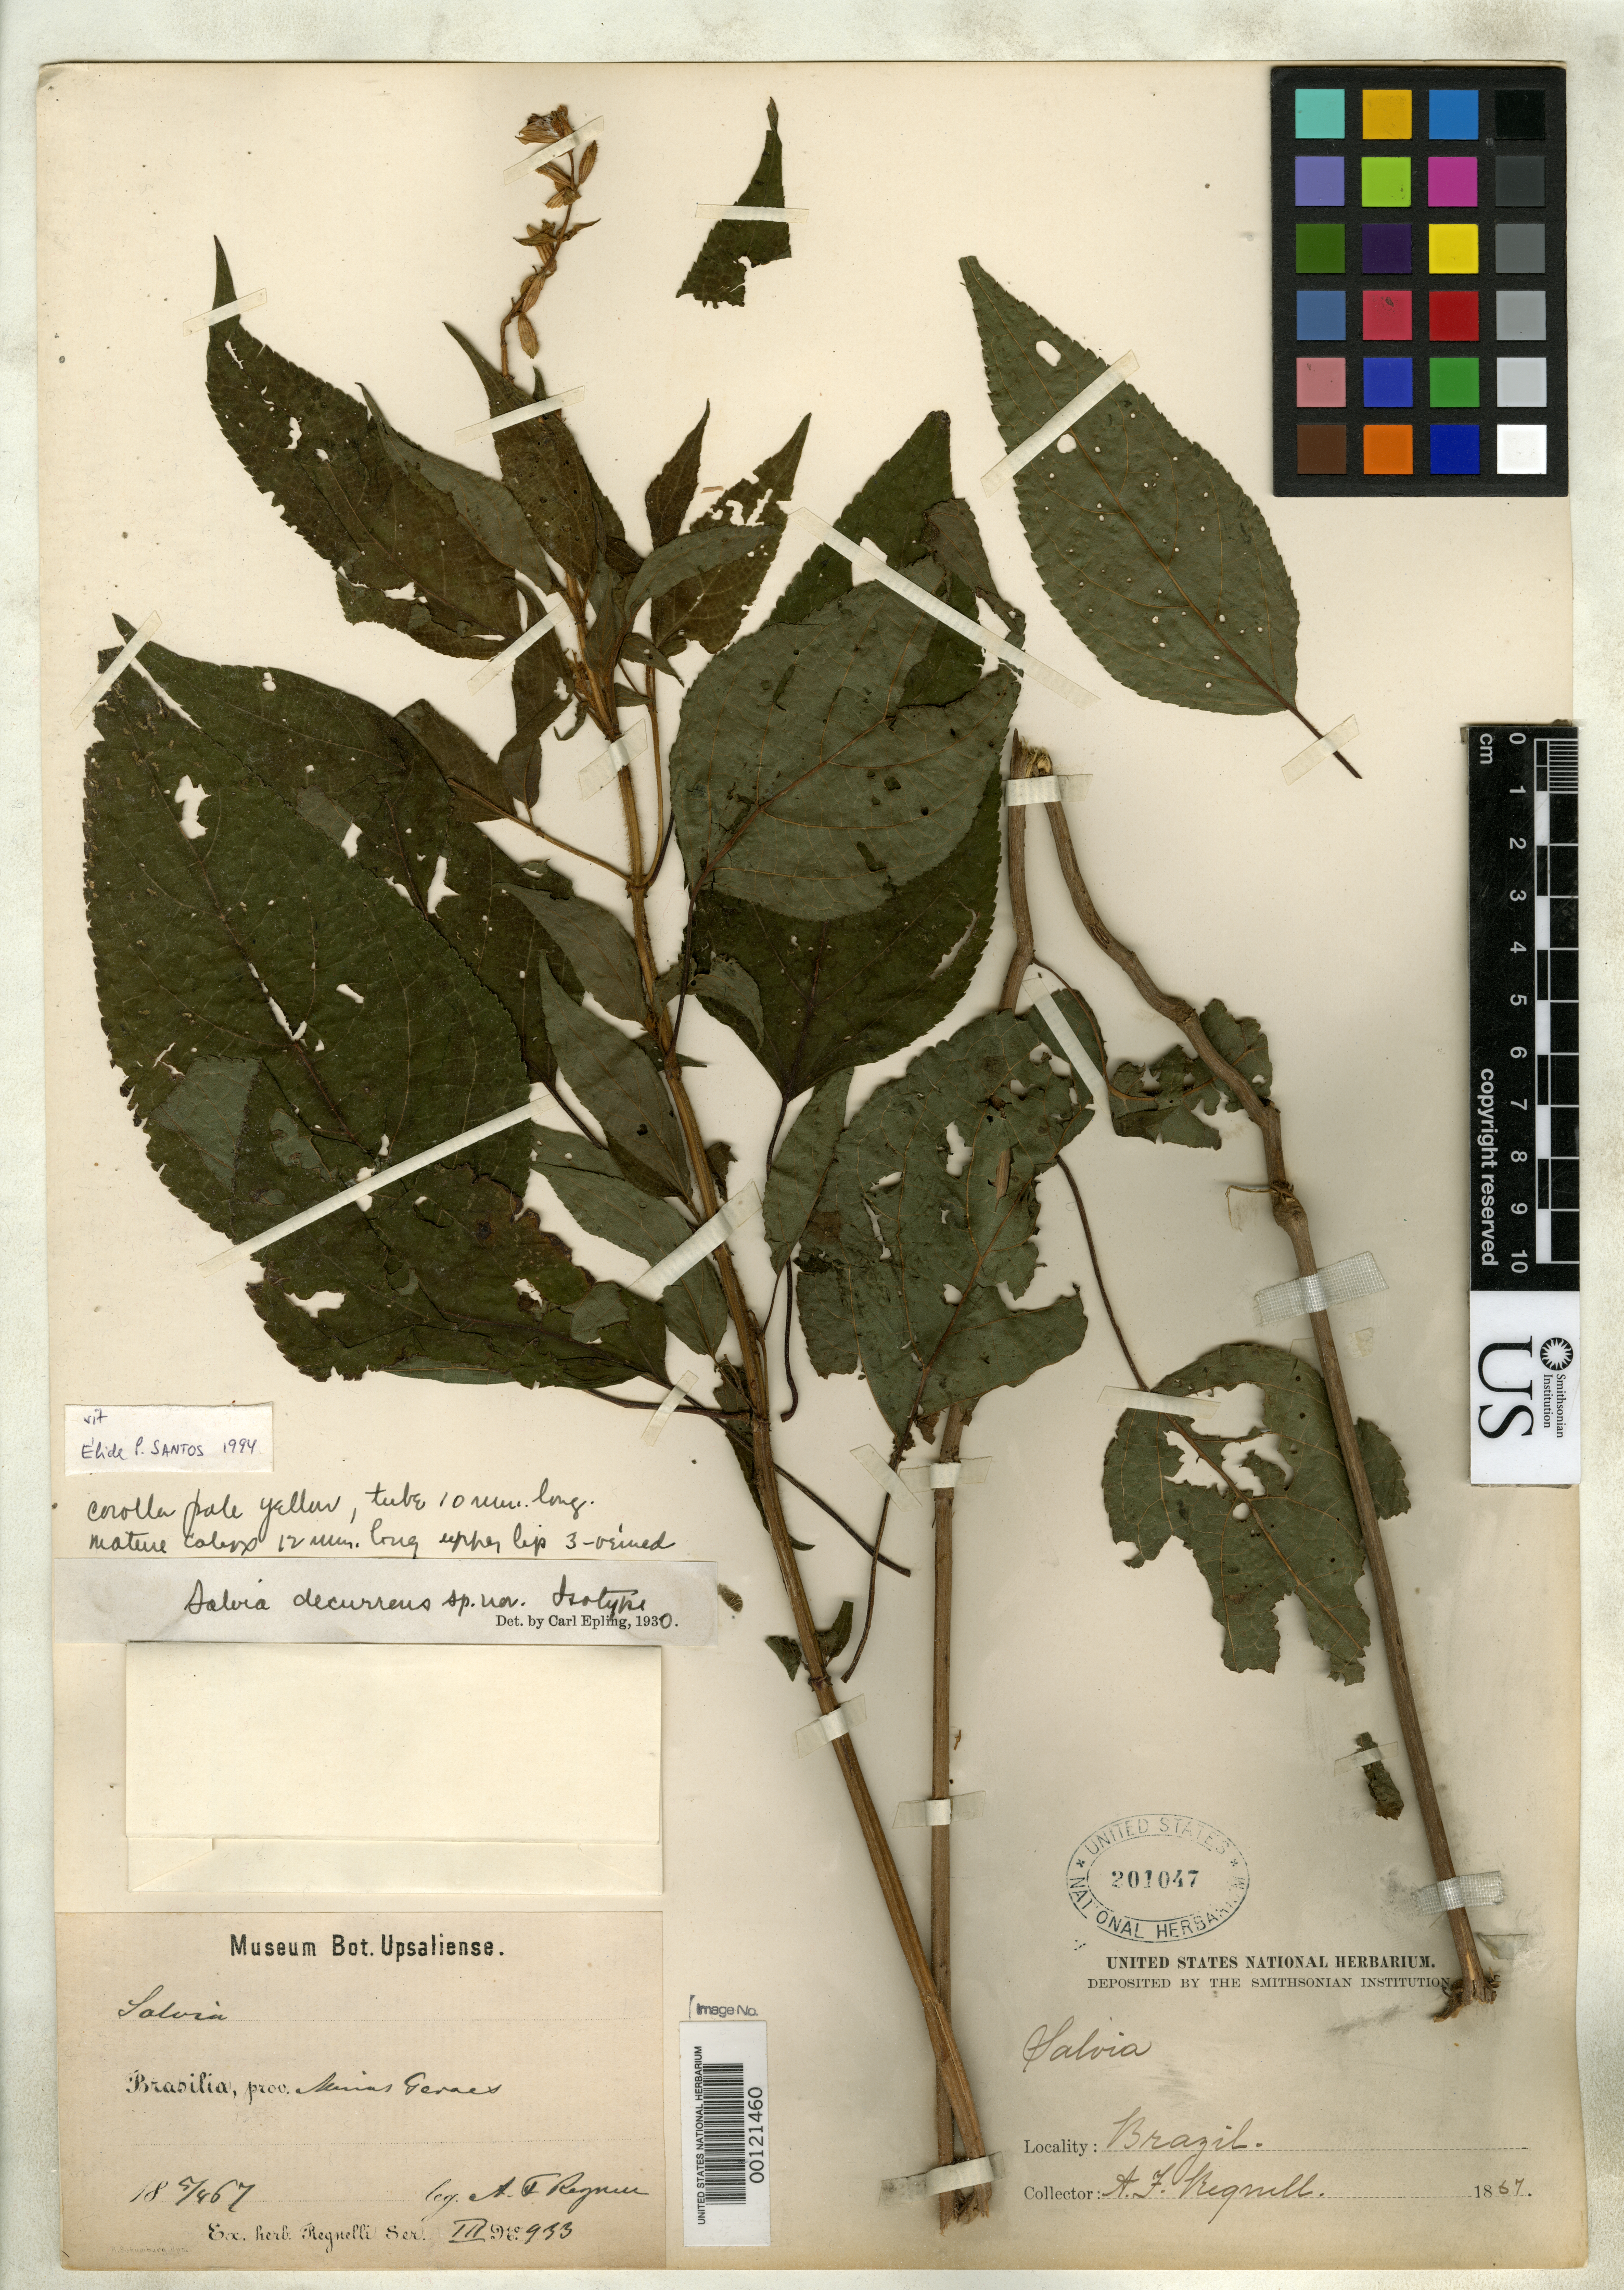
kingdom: Plantae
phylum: Tracheophyta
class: Magnoliopsida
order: Lamiales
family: Lamiaceae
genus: Salvia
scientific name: Salvia decurrens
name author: Epling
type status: Isotype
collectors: A. F. Regnell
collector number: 933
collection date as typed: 05 Aug 1867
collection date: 1867-08-05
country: Brazil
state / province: Minas Gerais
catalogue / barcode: US 201047